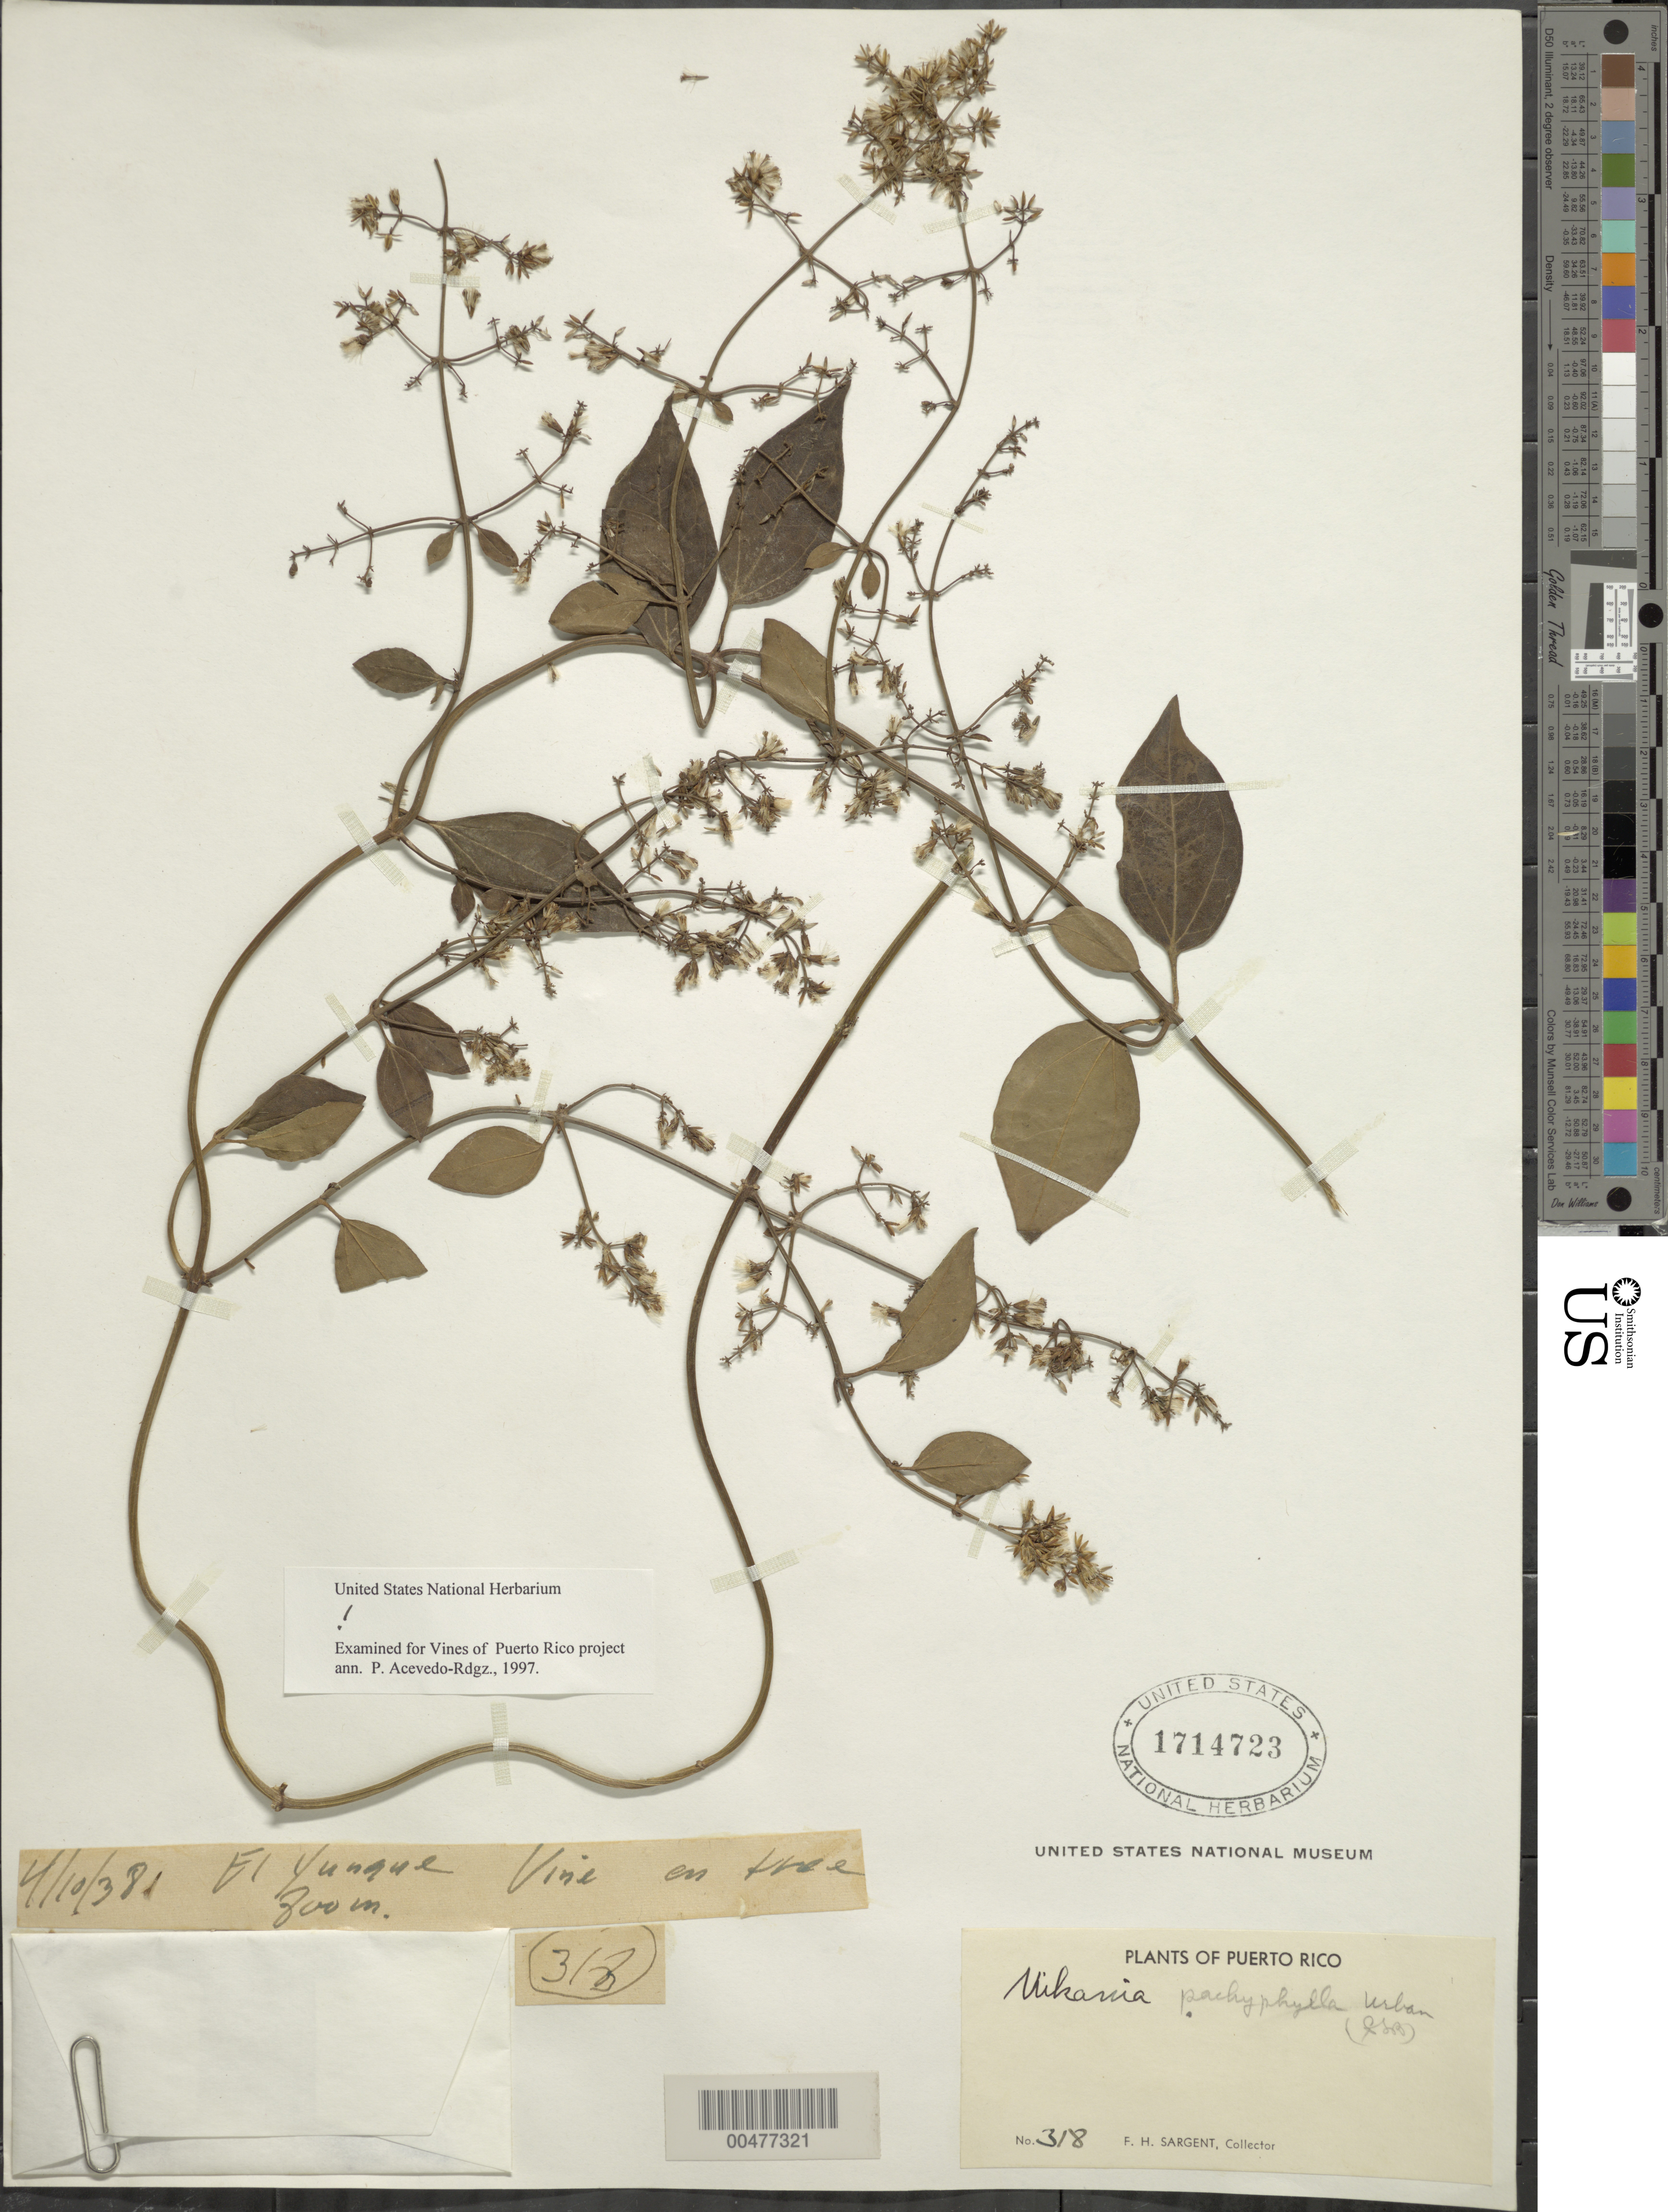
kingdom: Plantae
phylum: Tracheophyta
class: Magnoliopsida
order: Asterales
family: Asteraceae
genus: Mikania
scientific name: Mikania pachyphylla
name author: Urb.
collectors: F. H. Sargent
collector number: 318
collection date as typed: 04 Oct 1938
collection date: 1938-10-04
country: Puerto Rico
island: Greater Antilles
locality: El Yunque. On tree.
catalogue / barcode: US 1714723